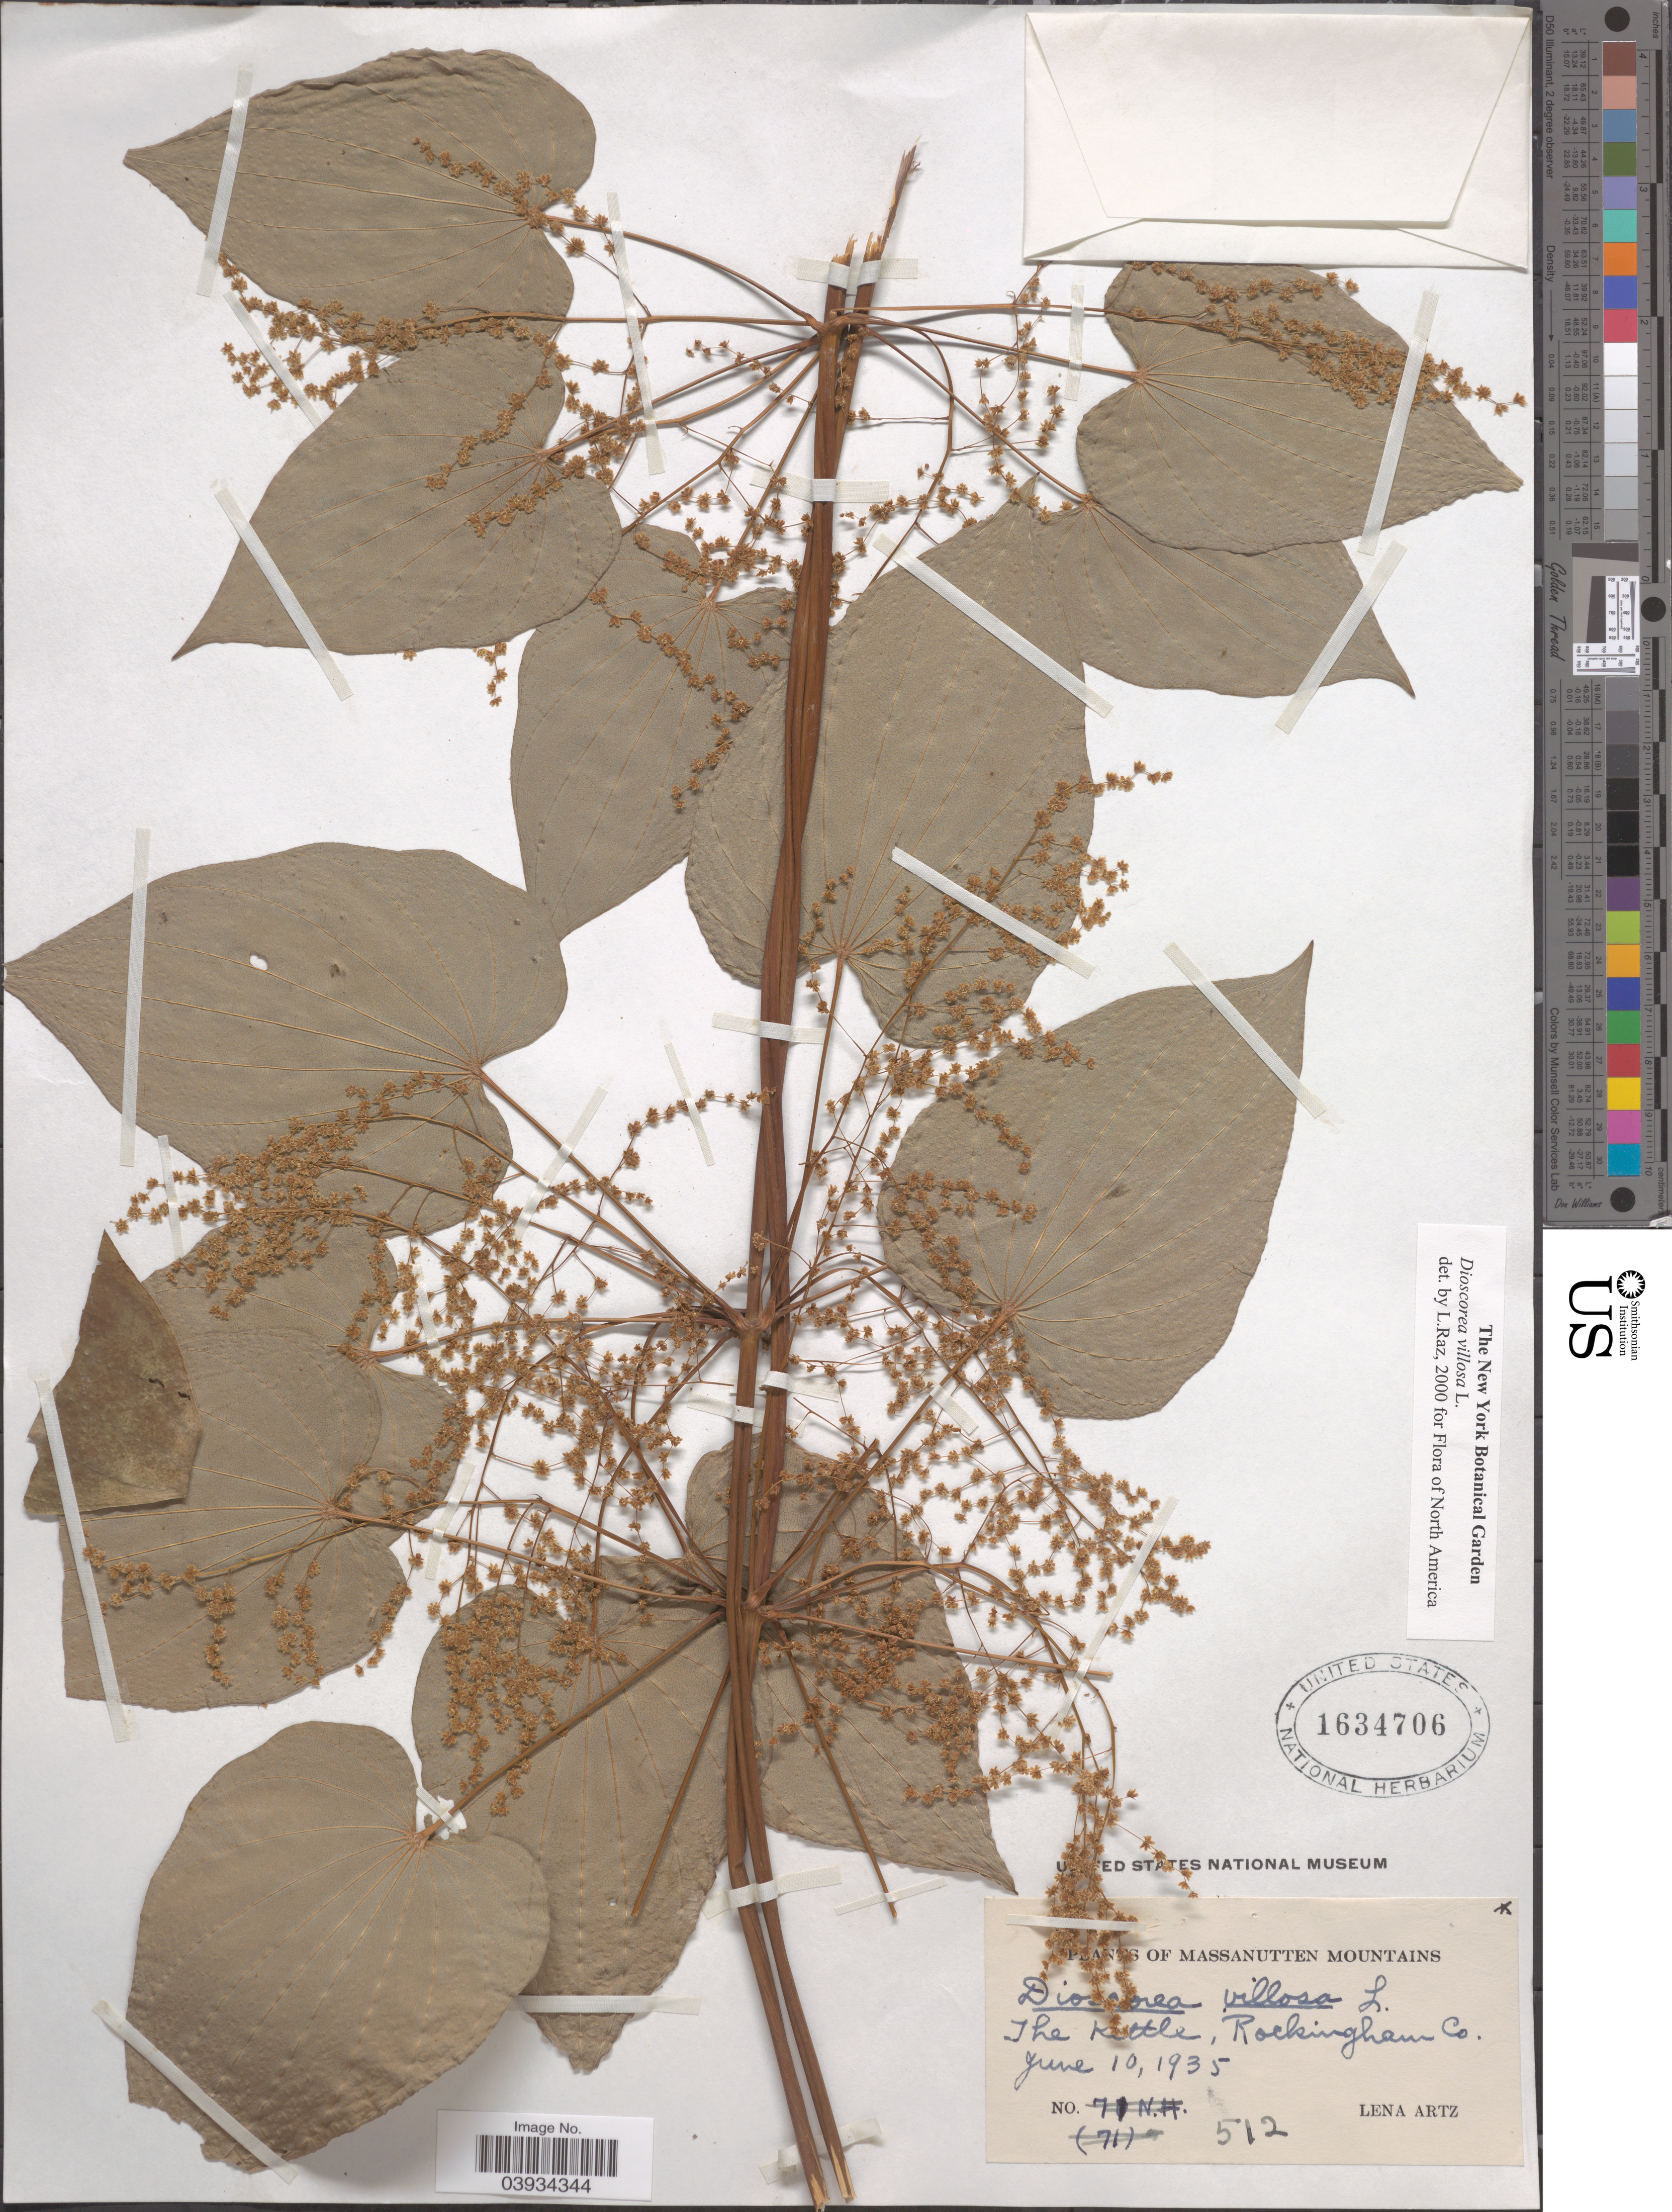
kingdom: Plantae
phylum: Tracheophyta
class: Liliopsida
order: Dioscoreales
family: Dioscoreaceae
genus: Dioscorea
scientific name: Dioscorea villosa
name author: L.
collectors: L. Artz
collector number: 512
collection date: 1935-06-10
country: United States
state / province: Virginia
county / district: Rockingham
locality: Massanutten Mountains. The Kettle, Rockingham Co.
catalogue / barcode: US 1634706